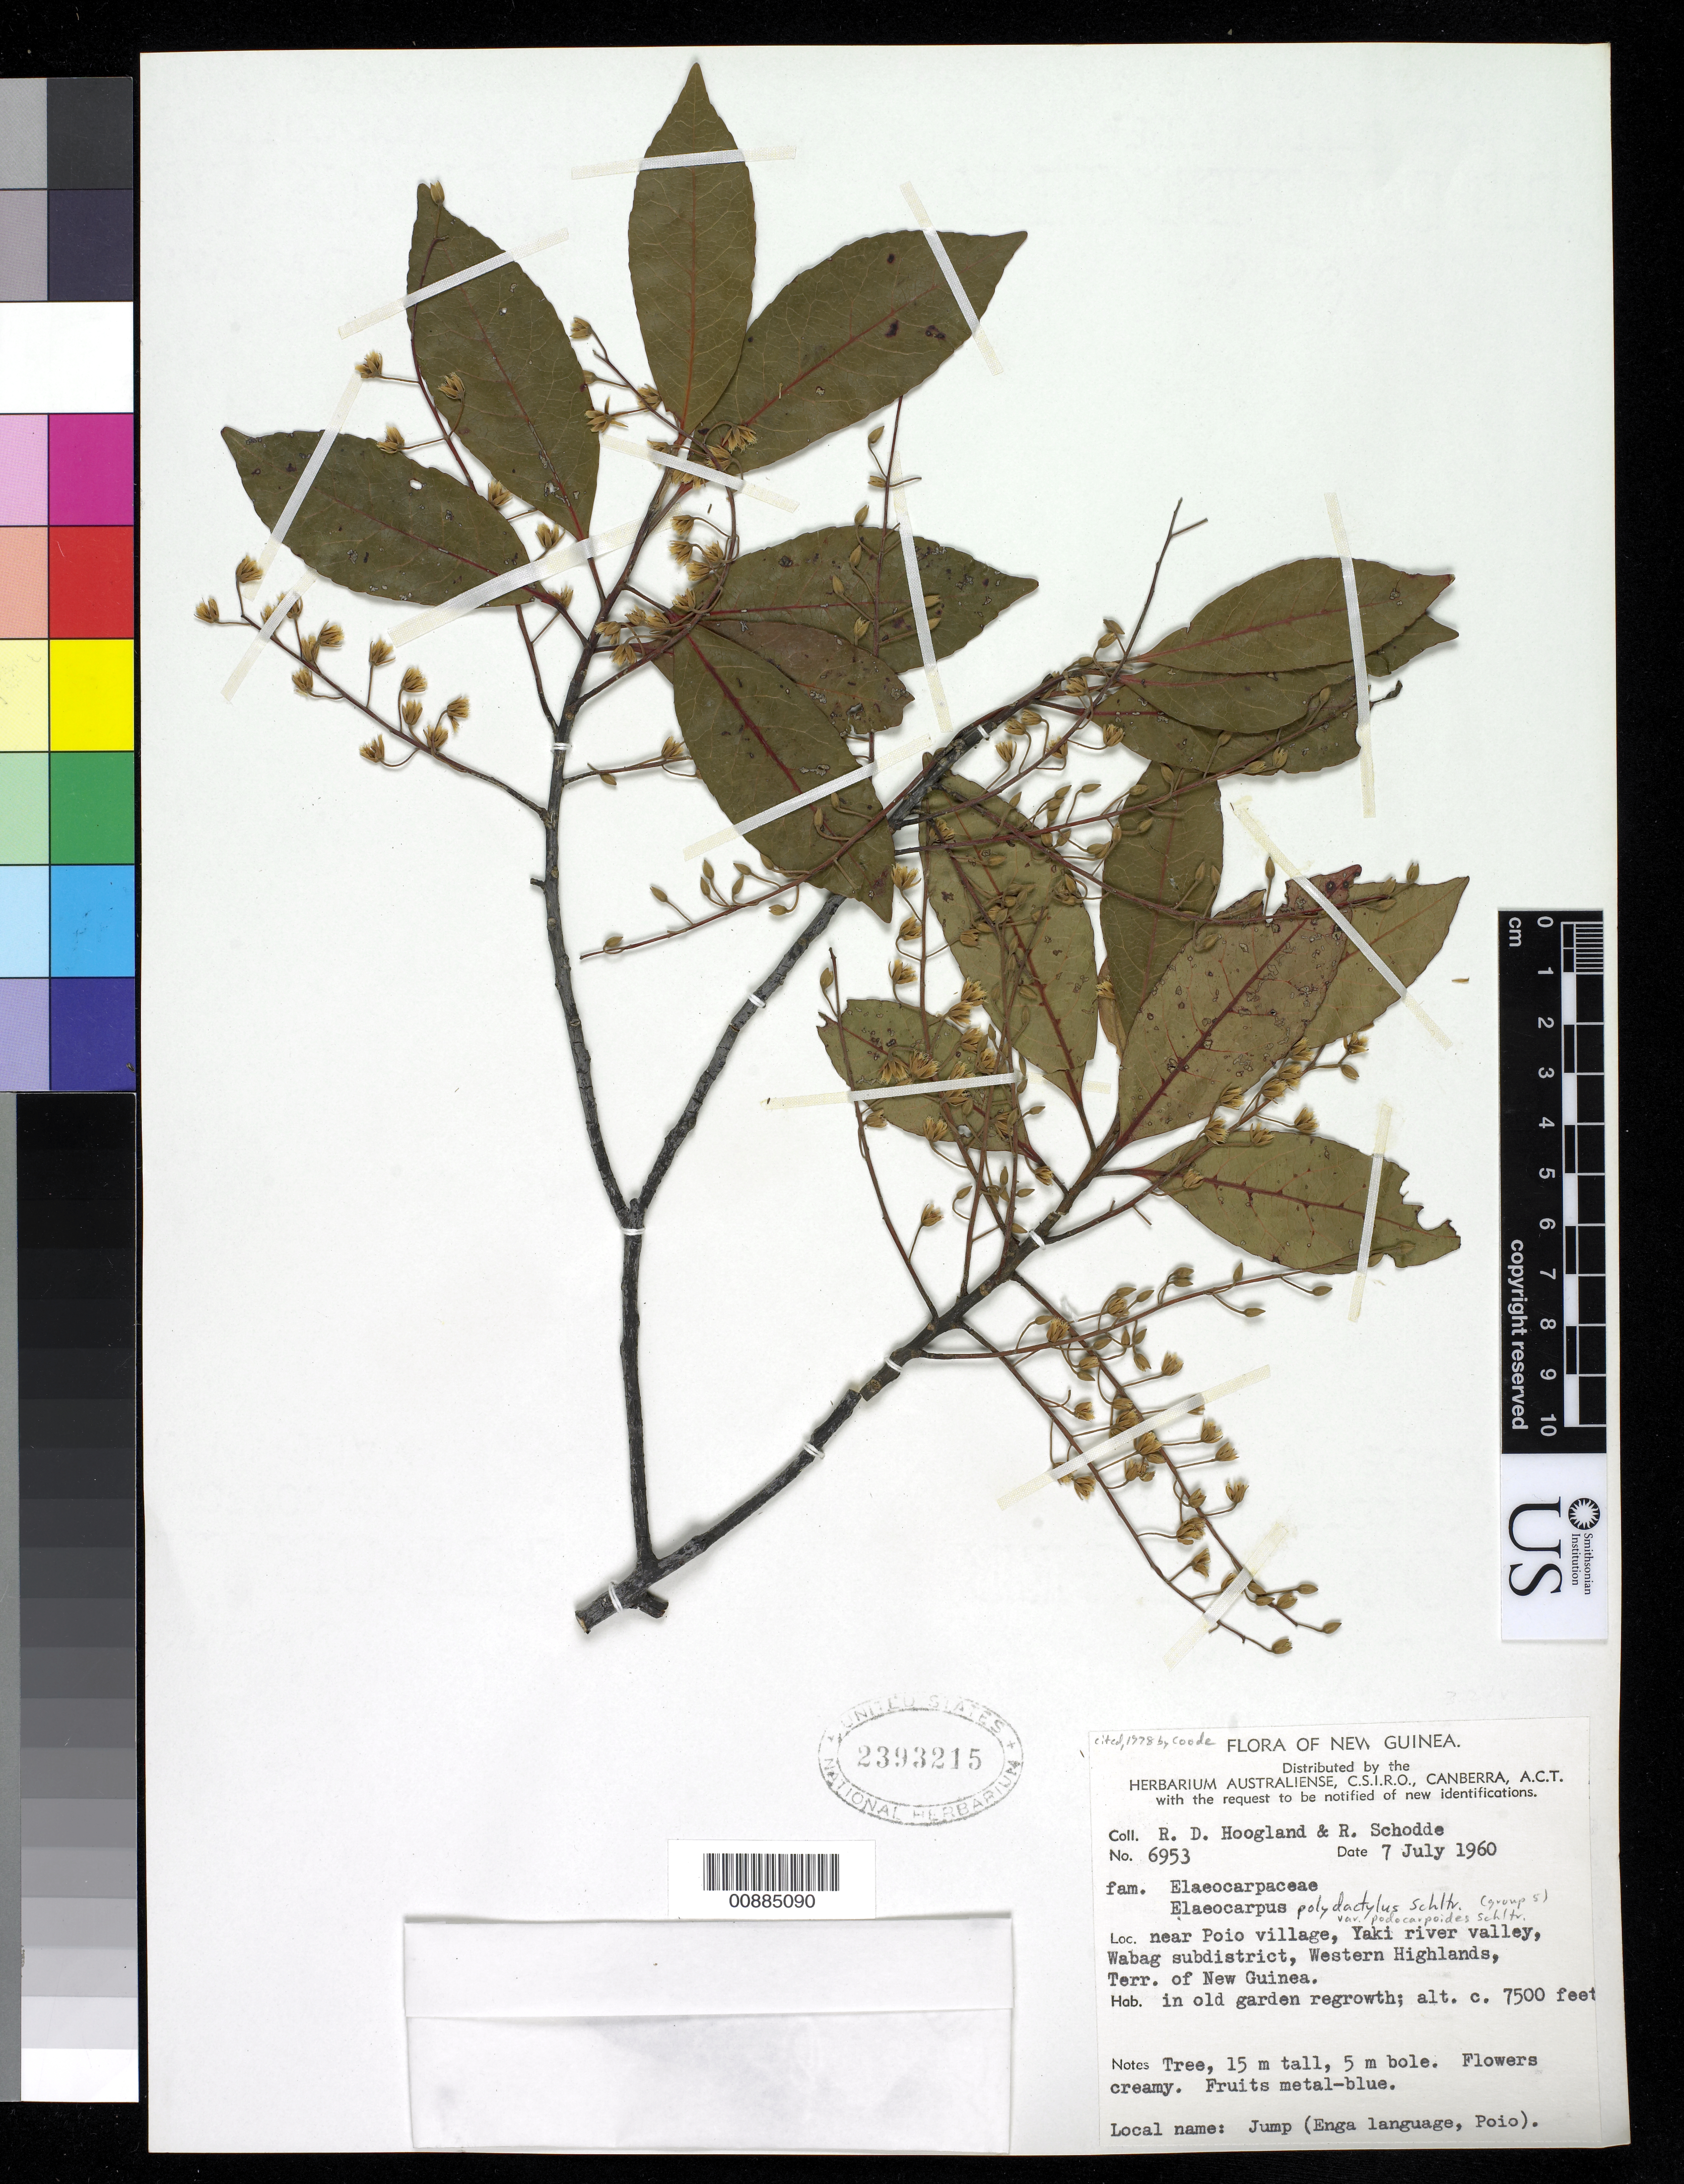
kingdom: Plantae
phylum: Tracheophyta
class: Magnoliopsida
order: Oxalidales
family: Elaeocarpaceae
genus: Elaeocarpus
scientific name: Elaeocarpus polydactylus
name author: Schltr.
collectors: R. D. Hoogland & R. Schodde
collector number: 6953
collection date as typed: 07 Jul 1960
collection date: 1960-07-07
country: Papua New Guinea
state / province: Enga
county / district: Wabag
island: New Guinea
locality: Yaki River Valley, near Poio village.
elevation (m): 2286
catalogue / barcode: US 2393215